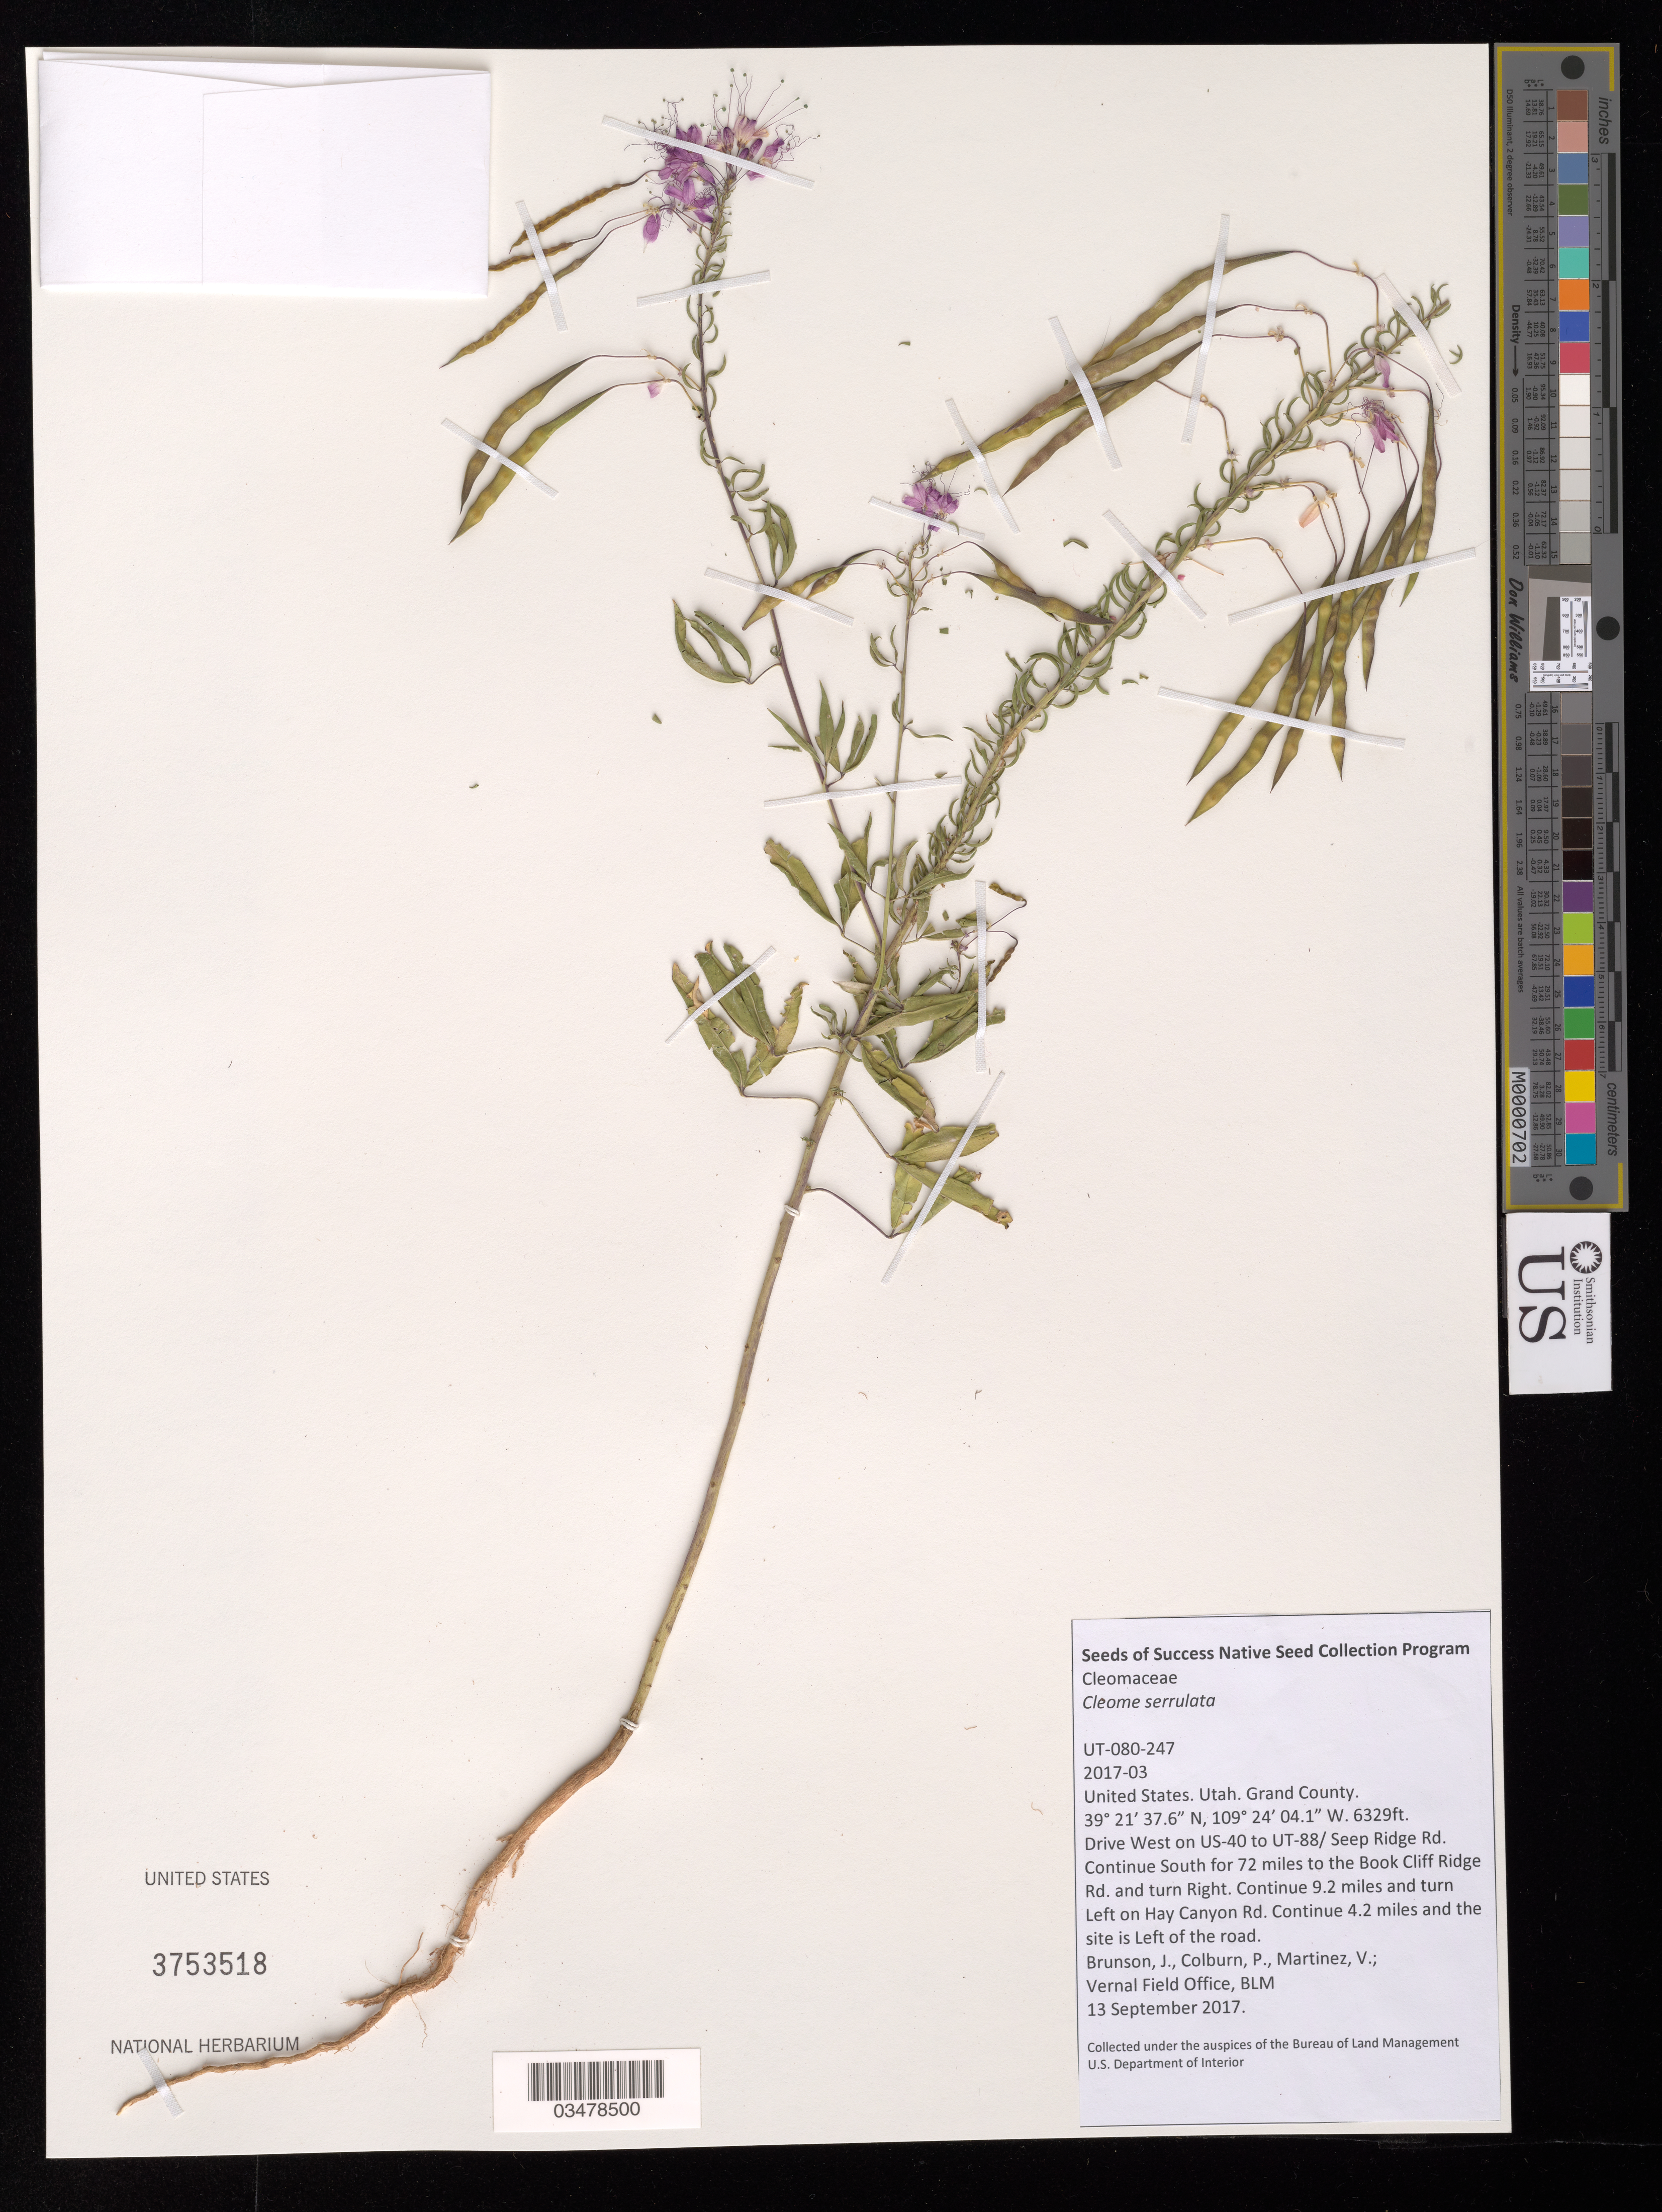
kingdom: Plantae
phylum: Tracheophyta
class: Magnoliopsida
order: Brassicales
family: Cleomaceae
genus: Cleomella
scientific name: Cleomella serrulata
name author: (Pursh) Roalson & J.C. Hall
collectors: J. Brunson, V. Martinez & P. Colburn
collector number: UT080-247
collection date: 2017-09-13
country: United States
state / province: Utah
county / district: Grand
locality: Book Cliff Ridge Rd., Hay Canyon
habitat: Semiwet Fresh Steambank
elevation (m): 1929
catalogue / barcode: US 3753518